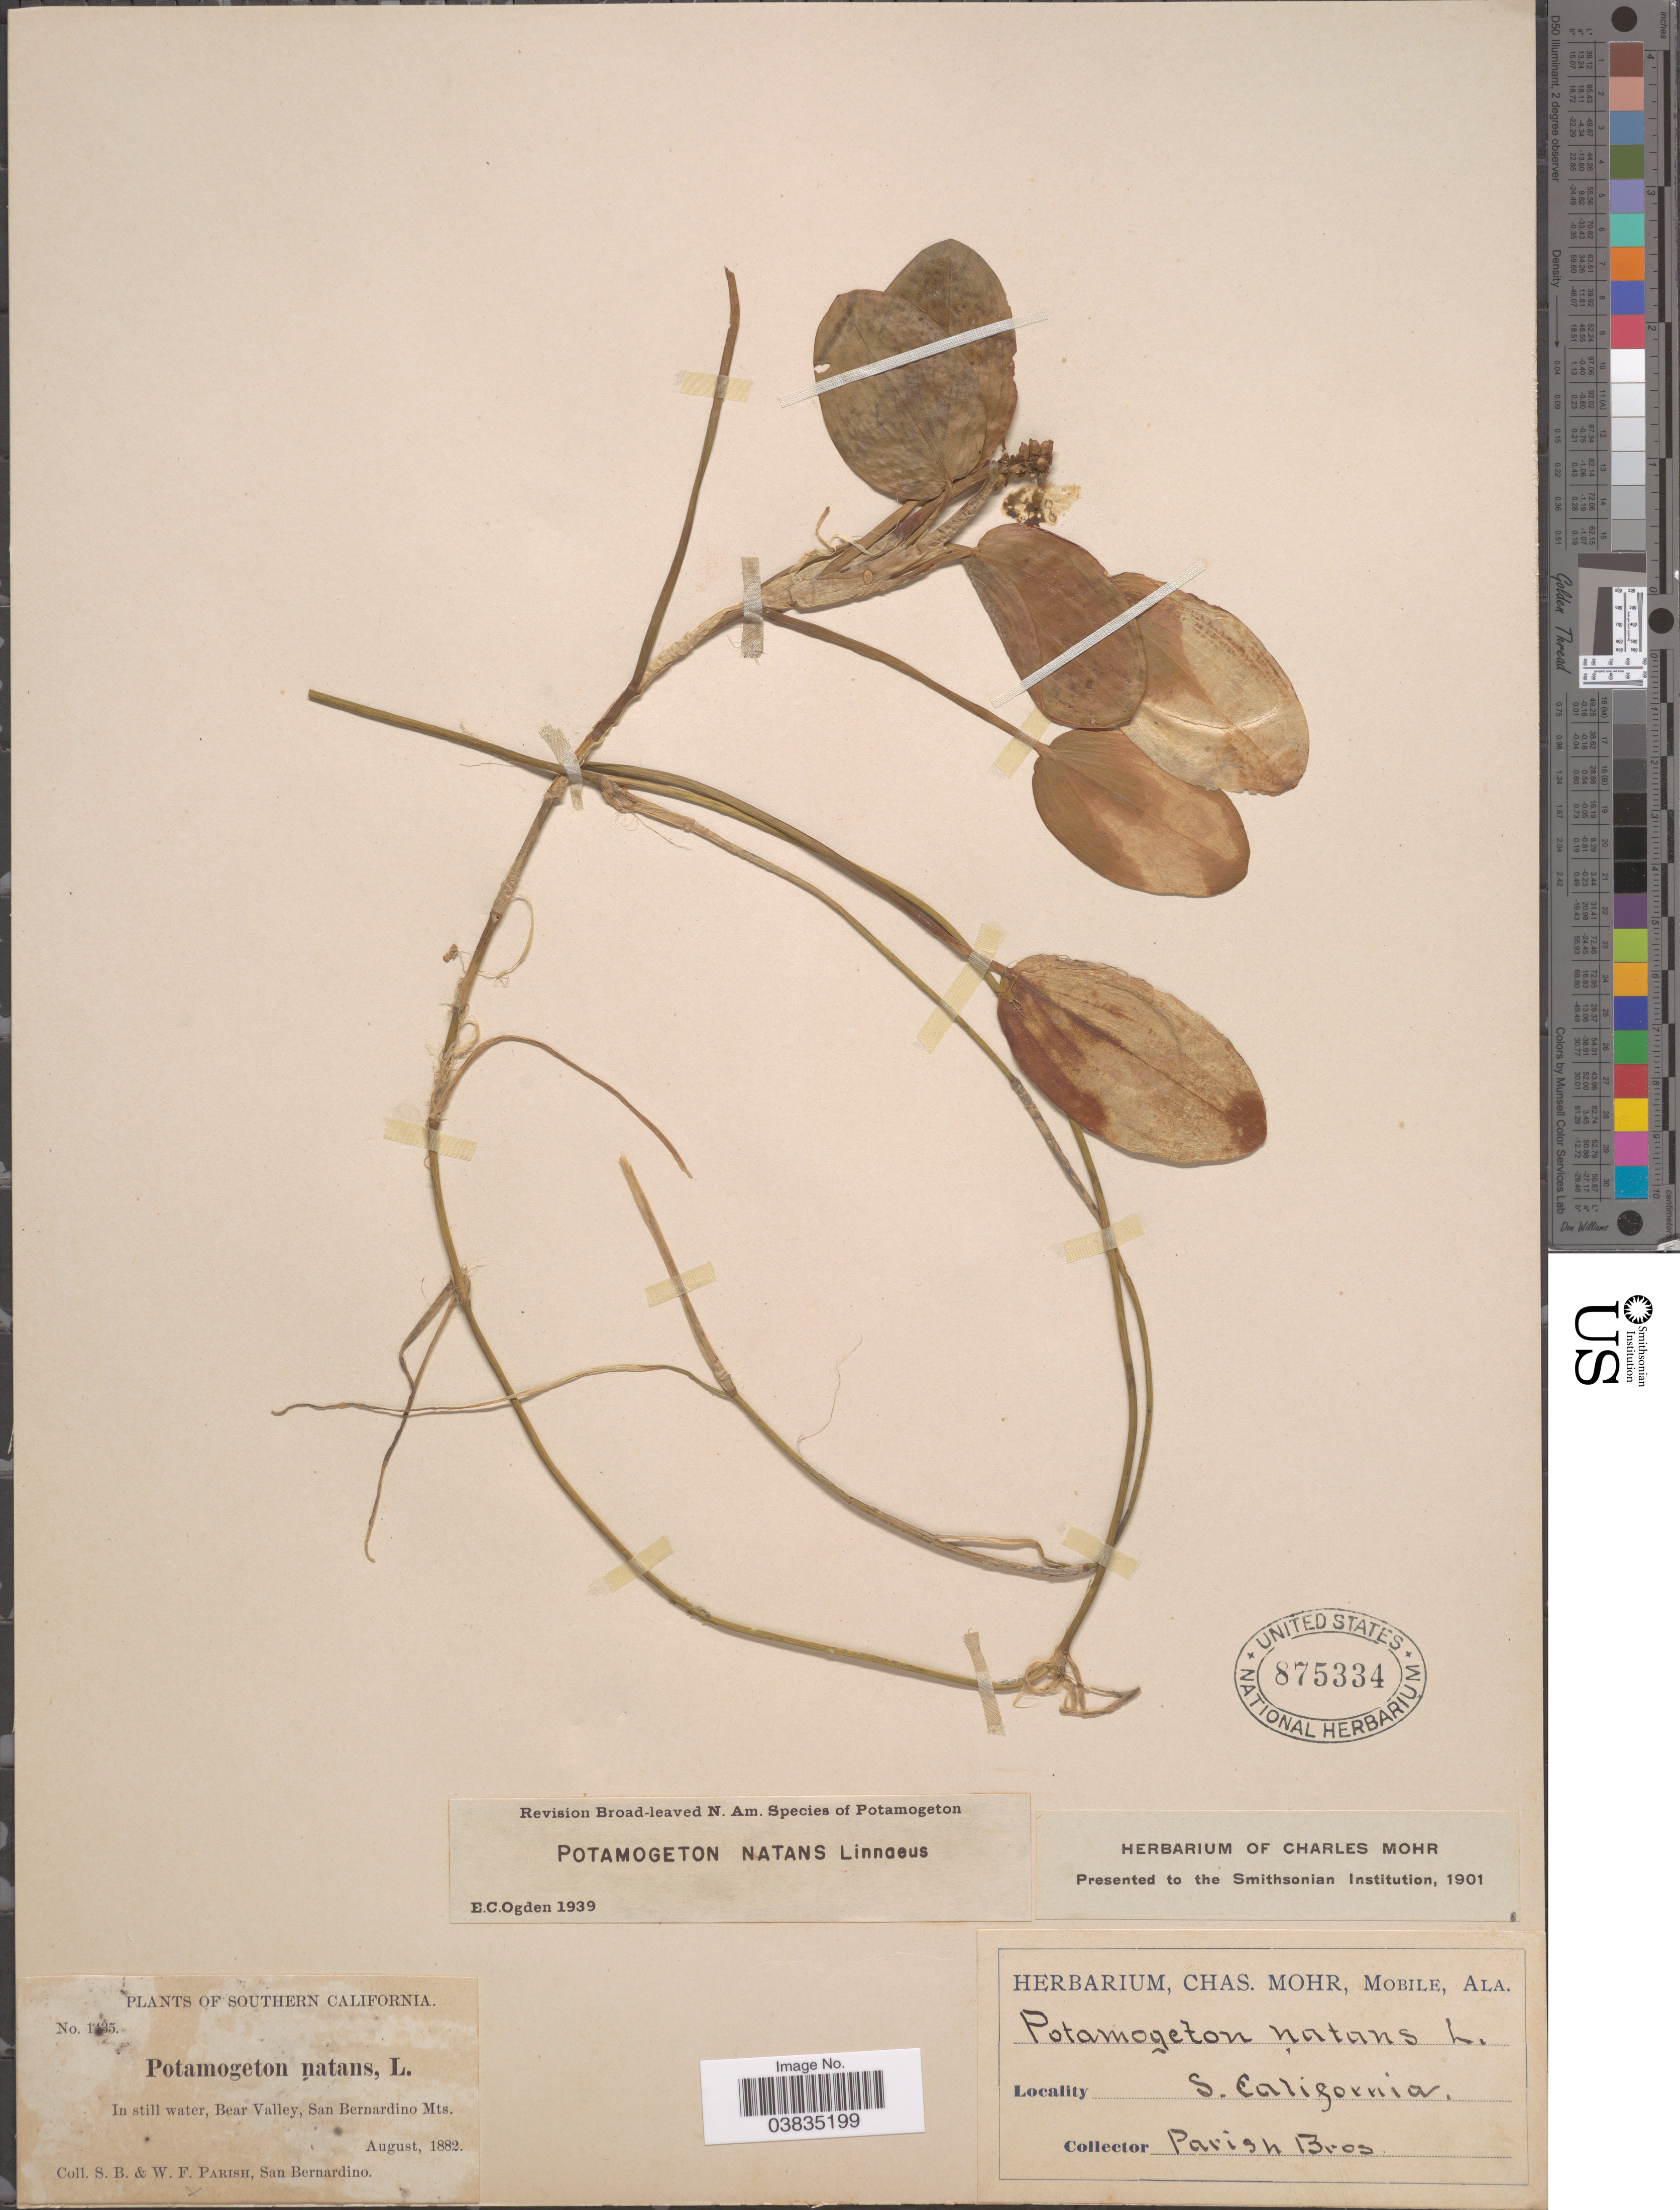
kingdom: Plantae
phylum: Tracheophyta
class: Liliopsida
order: Alismatales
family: Potamogetonaceae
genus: Potamogeton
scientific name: Potamogeton natans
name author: L.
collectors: S. B. Parish & W. F. Parish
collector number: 1135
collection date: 1882-08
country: United States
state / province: California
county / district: San Bernardino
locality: Southern California. Bear Valley, San Bernardino Mts.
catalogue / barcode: US 875334